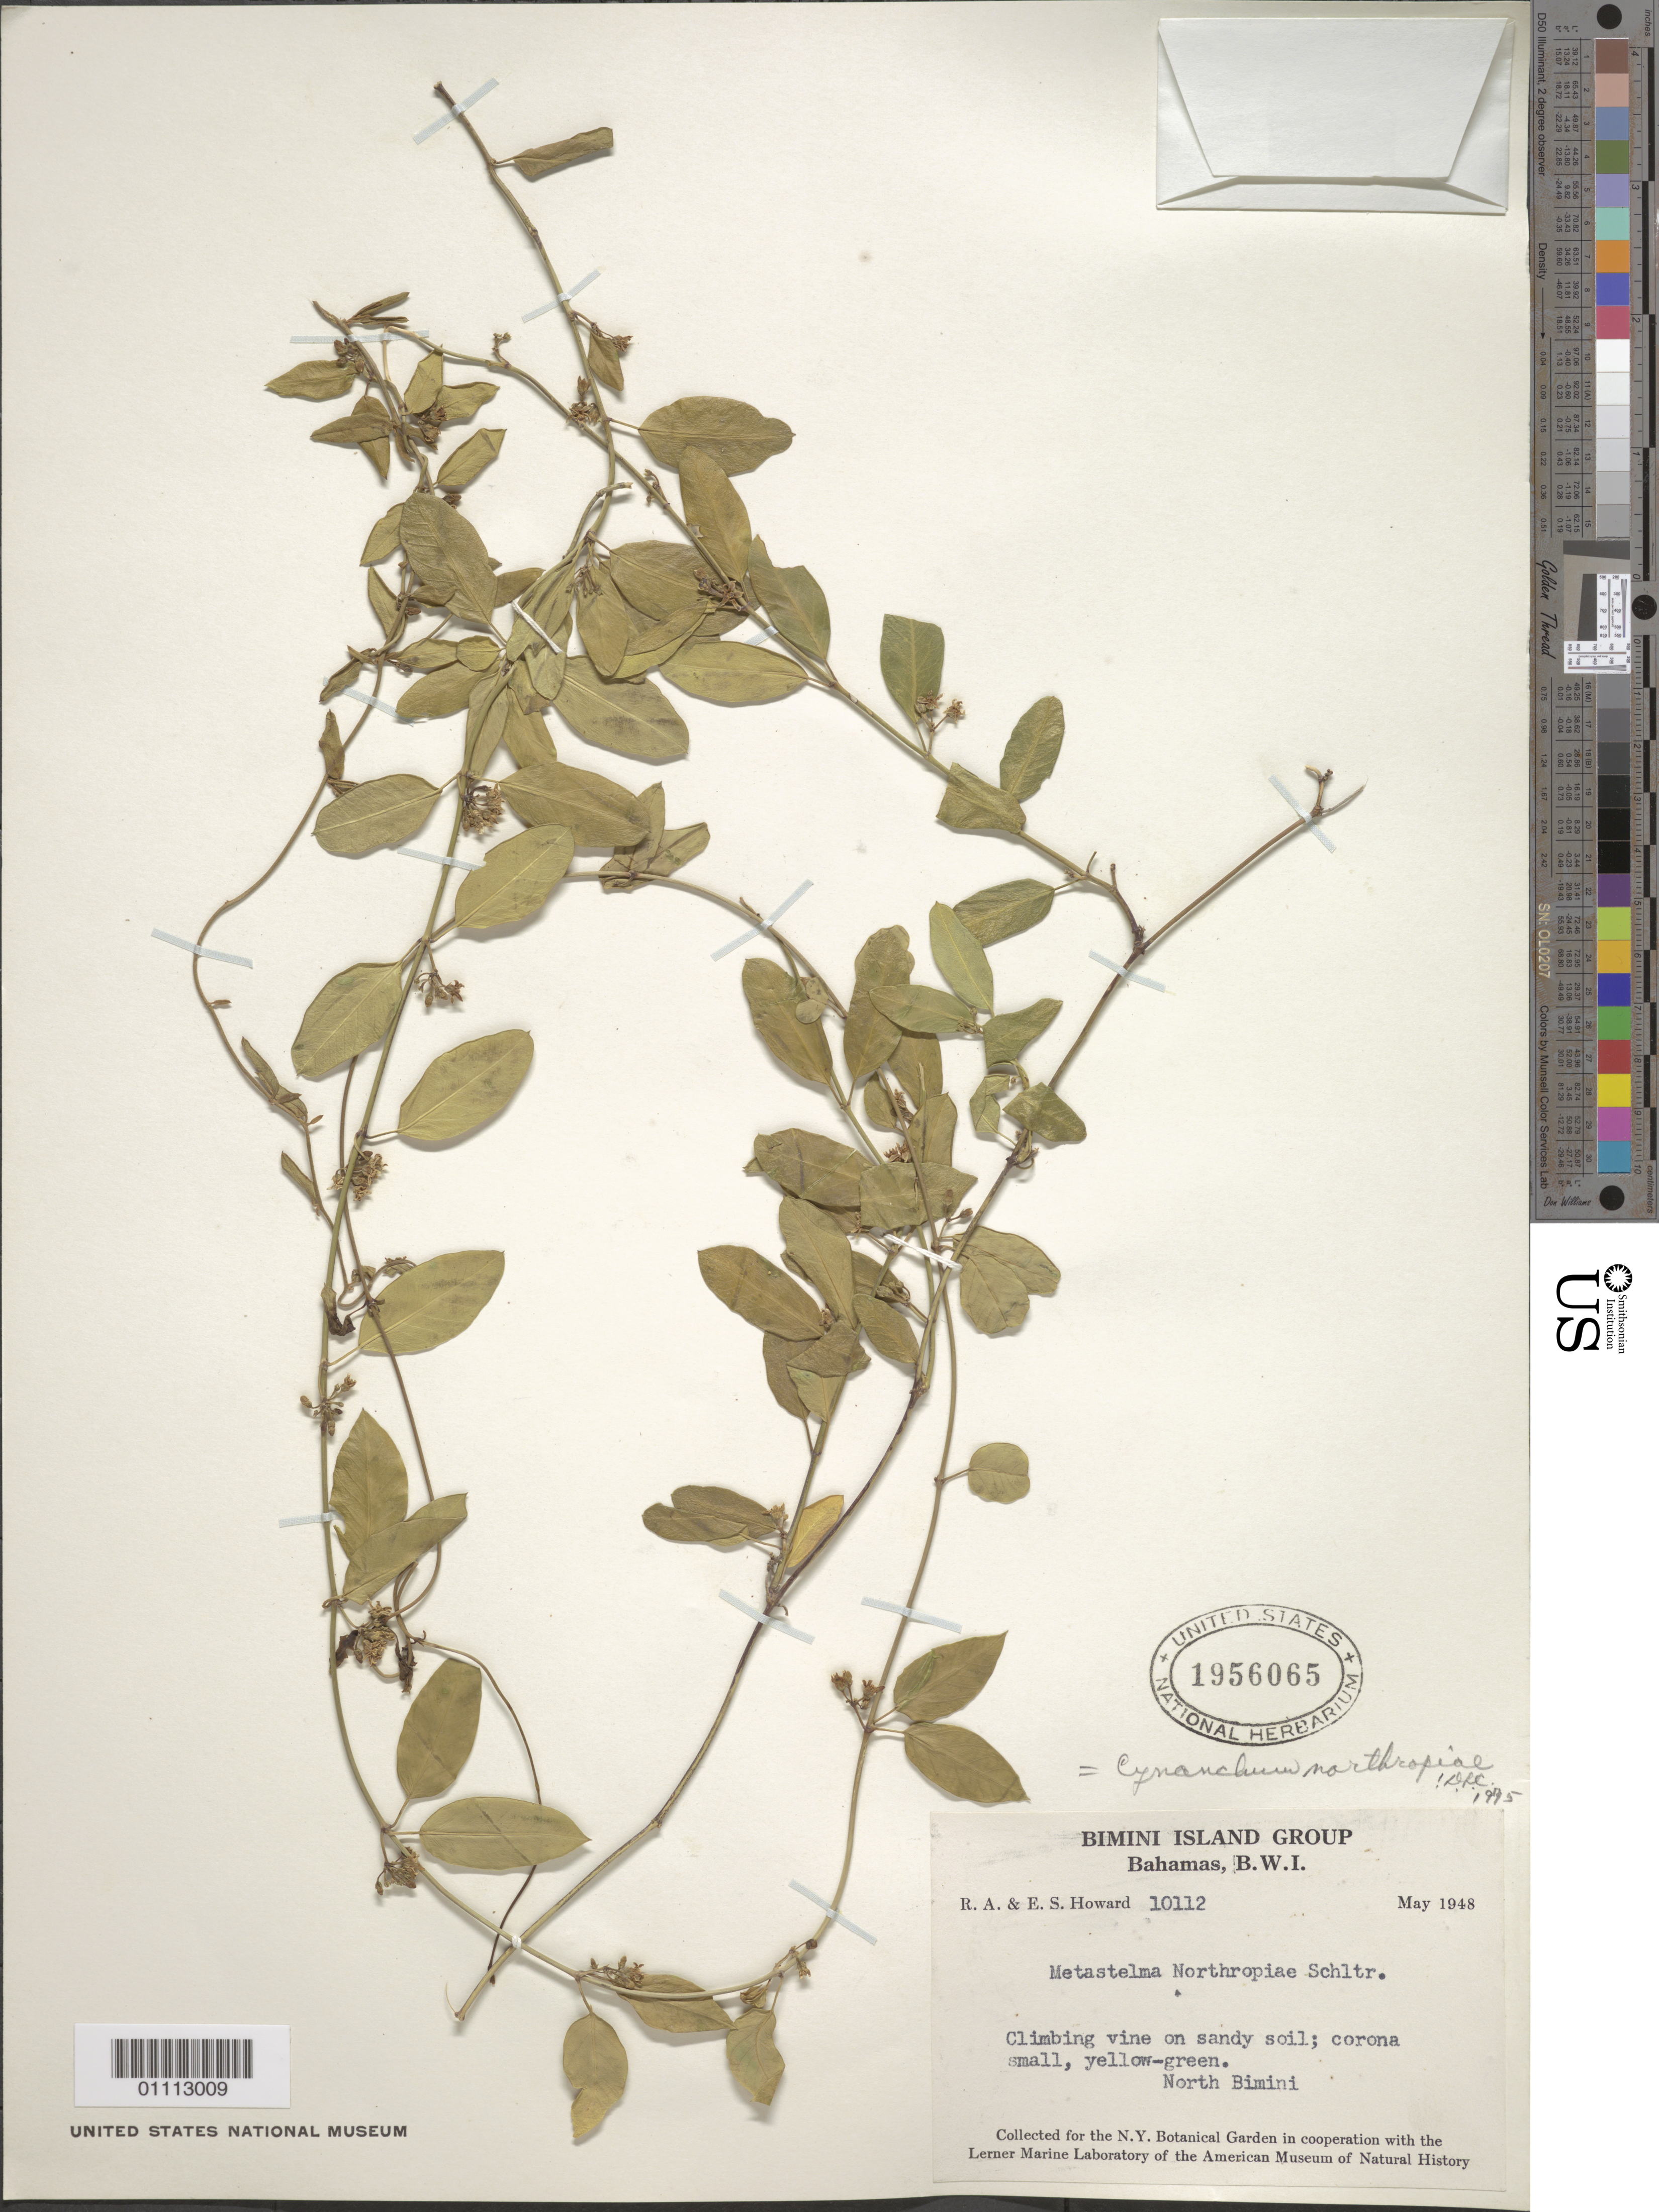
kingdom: Plantae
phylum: Tracheophyta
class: Magnoliopsida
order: Gentianales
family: Apocynaceae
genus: Cynanchum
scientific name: Cynanchum northropiae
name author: (Schltdl.) Alain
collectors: R. A. Howard & E. S. Howard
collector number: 10112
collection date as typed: May 1948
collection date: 1948-05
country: Bahamas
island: North Bimini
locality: On sandy soil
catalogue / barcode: US 1956065